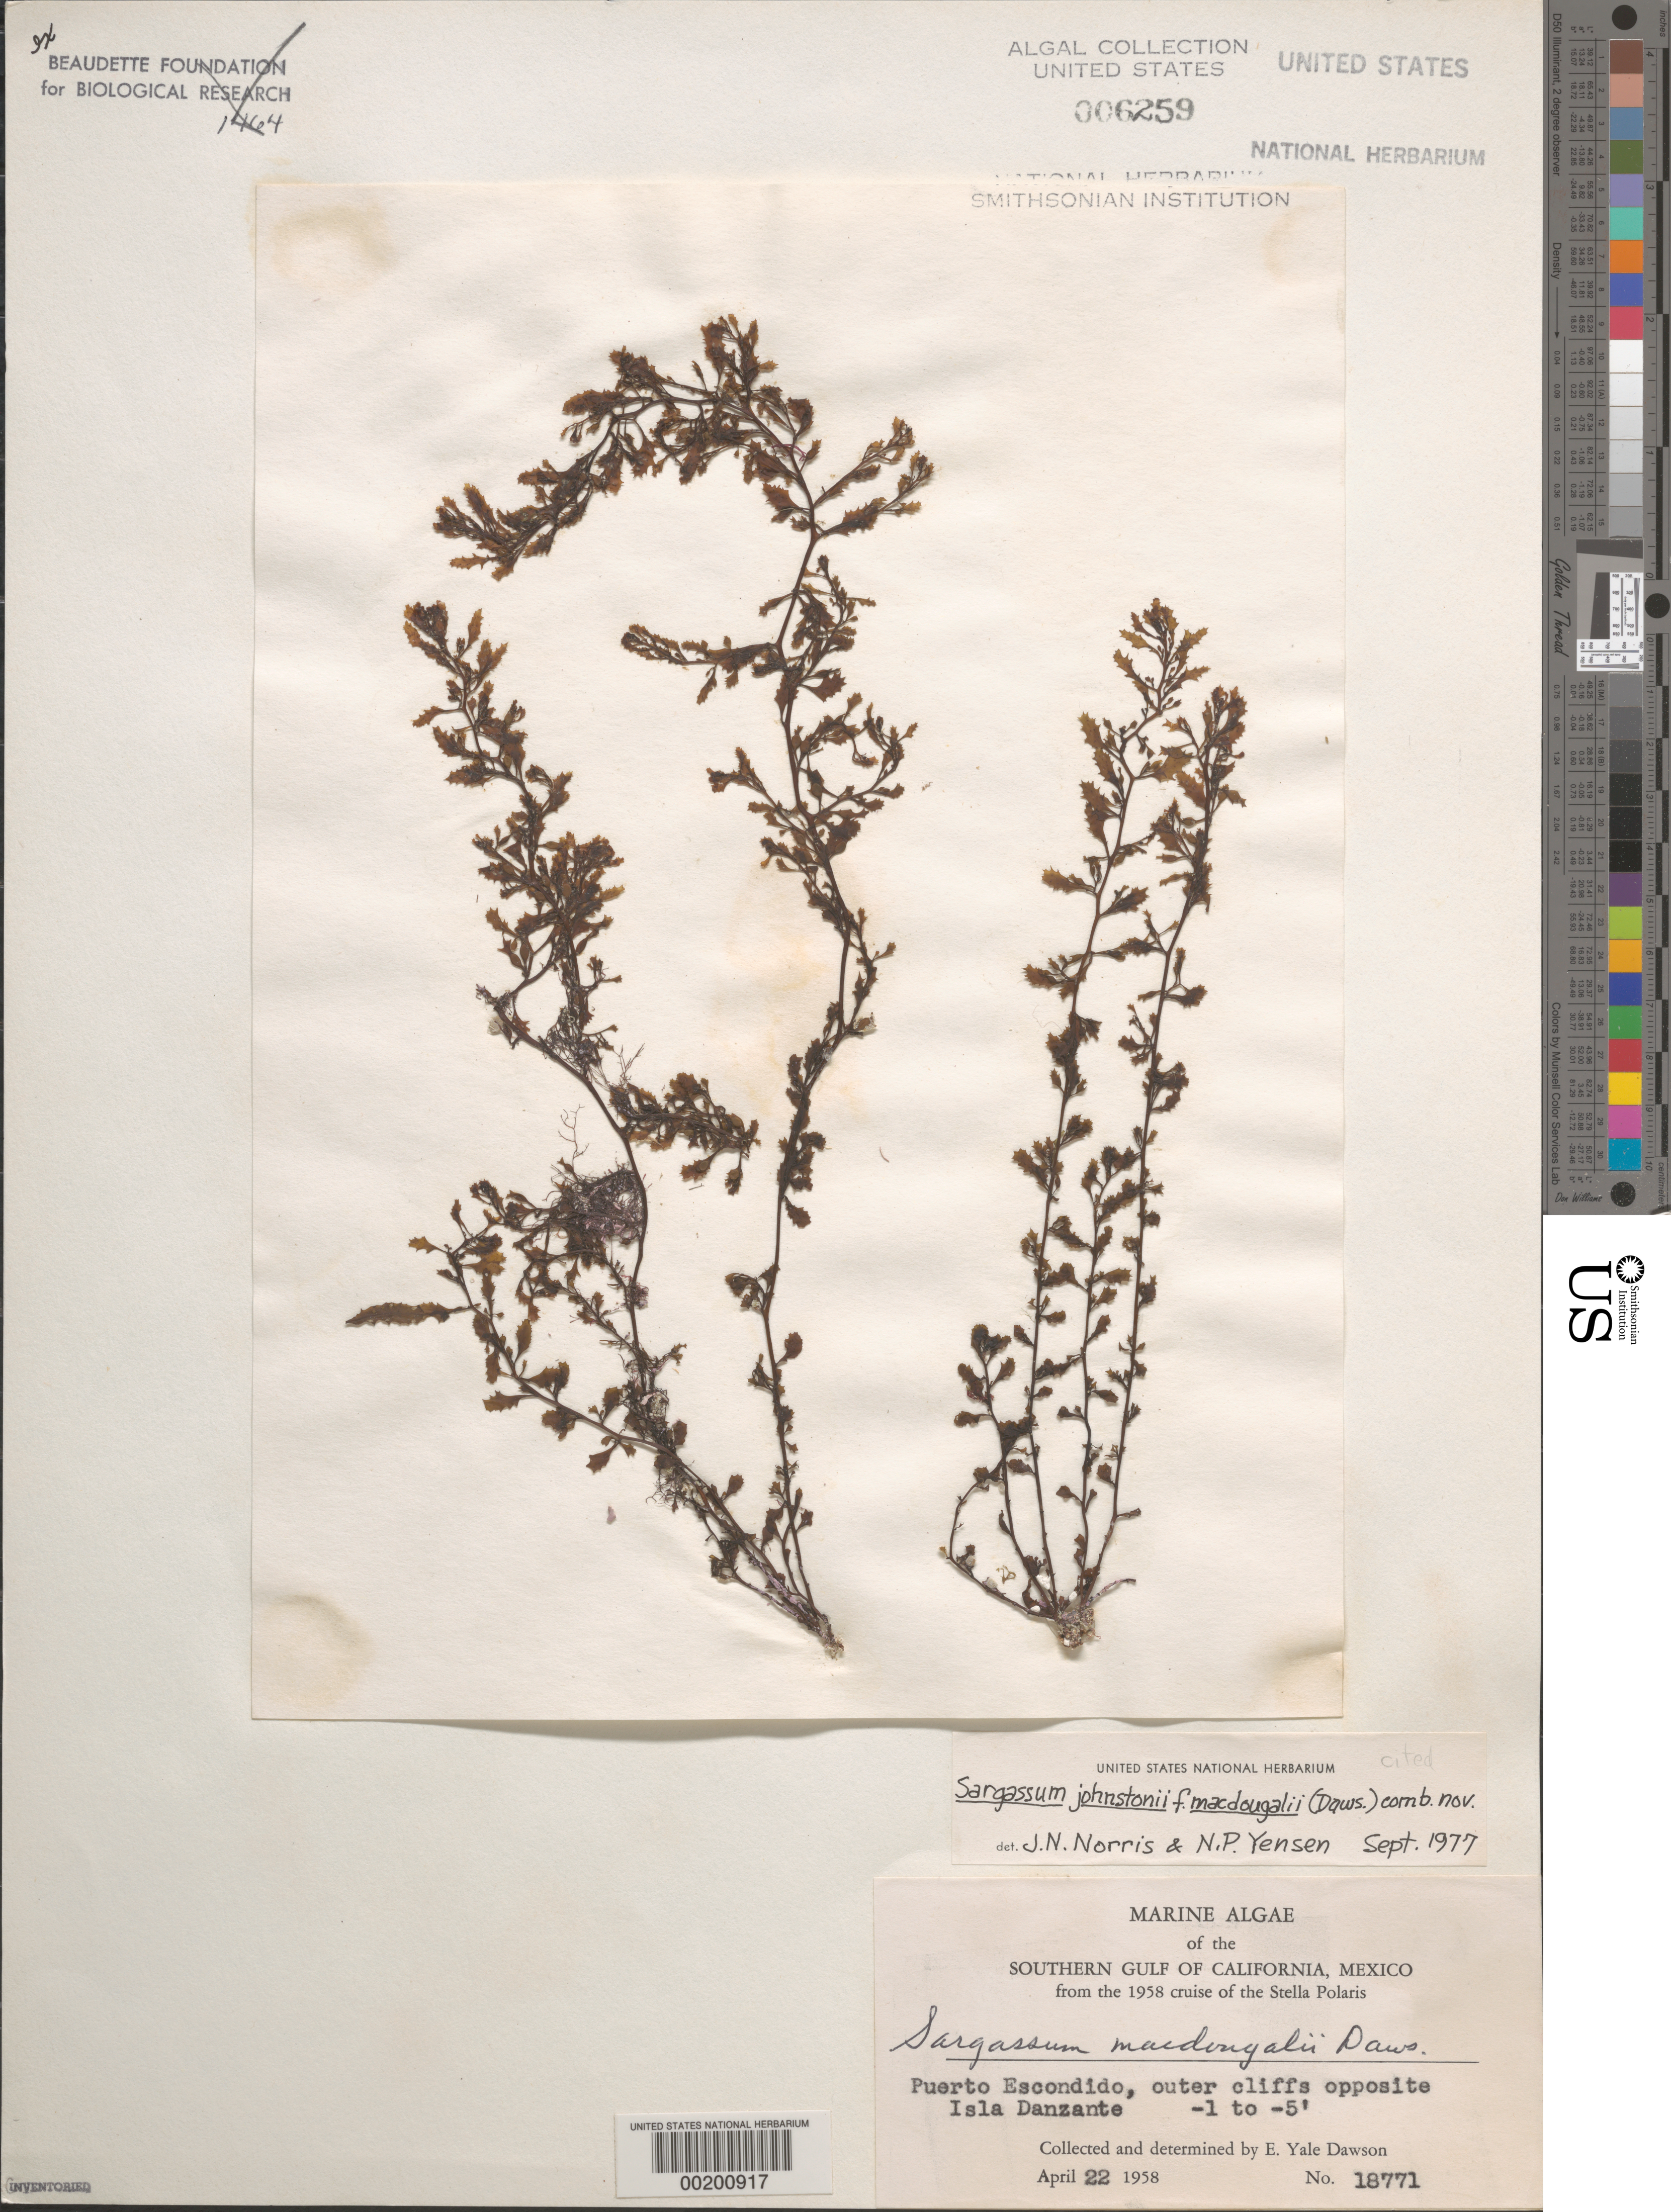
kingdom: Chromista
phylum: Ochrophyta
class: Phaeophyceae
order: Fucales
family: Sargassaceae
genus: Sargassum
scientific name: Sargassum johnstonii f. macdougalii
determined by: Norris, J. N.; Yensen, N. P.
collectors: E. Y. Dawson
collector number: EYD 18771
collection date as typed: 22 Apr 1958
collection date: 1958-04-22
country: Mexico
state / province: Baja California Sur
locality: Puerto Escondido, opposite Isla Danzante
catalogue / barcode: US 6259